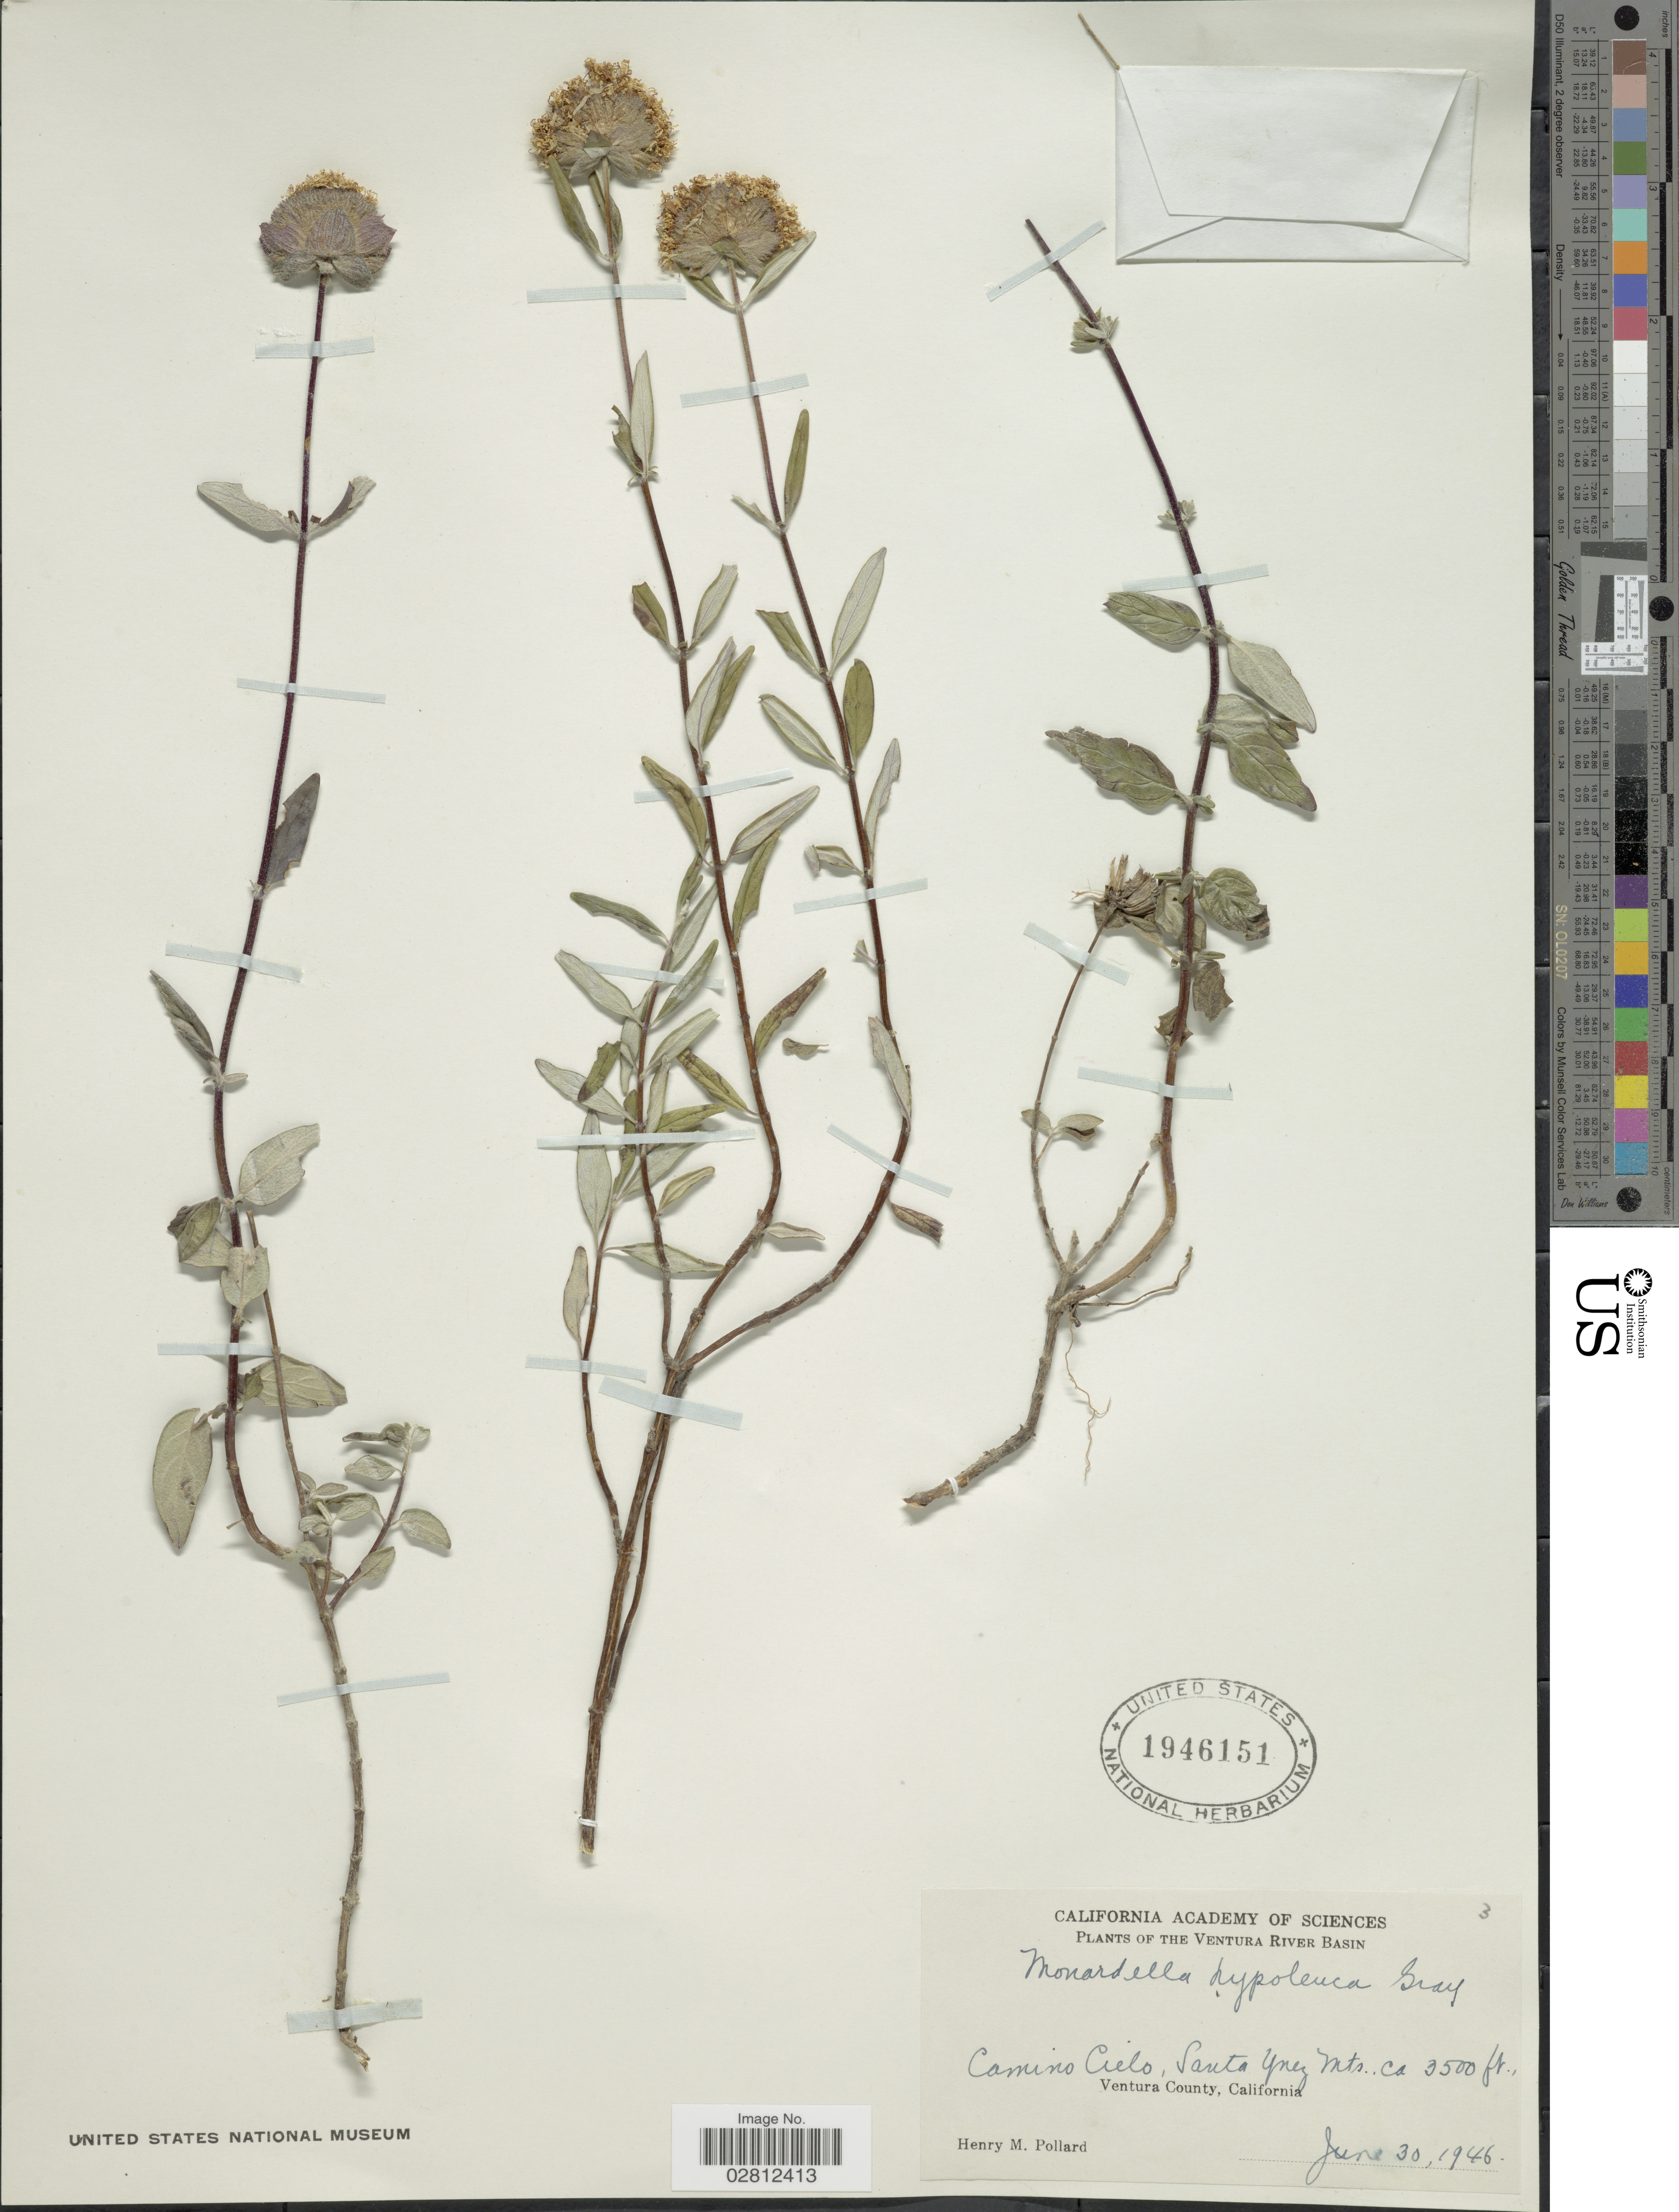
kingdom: Plantae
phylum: Tracheophyta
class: Magnoliopsida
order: Lamiales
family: Lamiaceae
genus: Monardella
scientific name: Monardella hypoleuca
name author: A. Gray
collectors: H. M. Pollard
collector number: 3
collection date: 1946-06-30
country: United States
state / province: California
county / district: Ventura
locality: The Ventura River Basin. Camino Cielo, Santa Ynez Mts. Ventura County.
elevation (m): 1067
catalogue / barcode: US 1946151